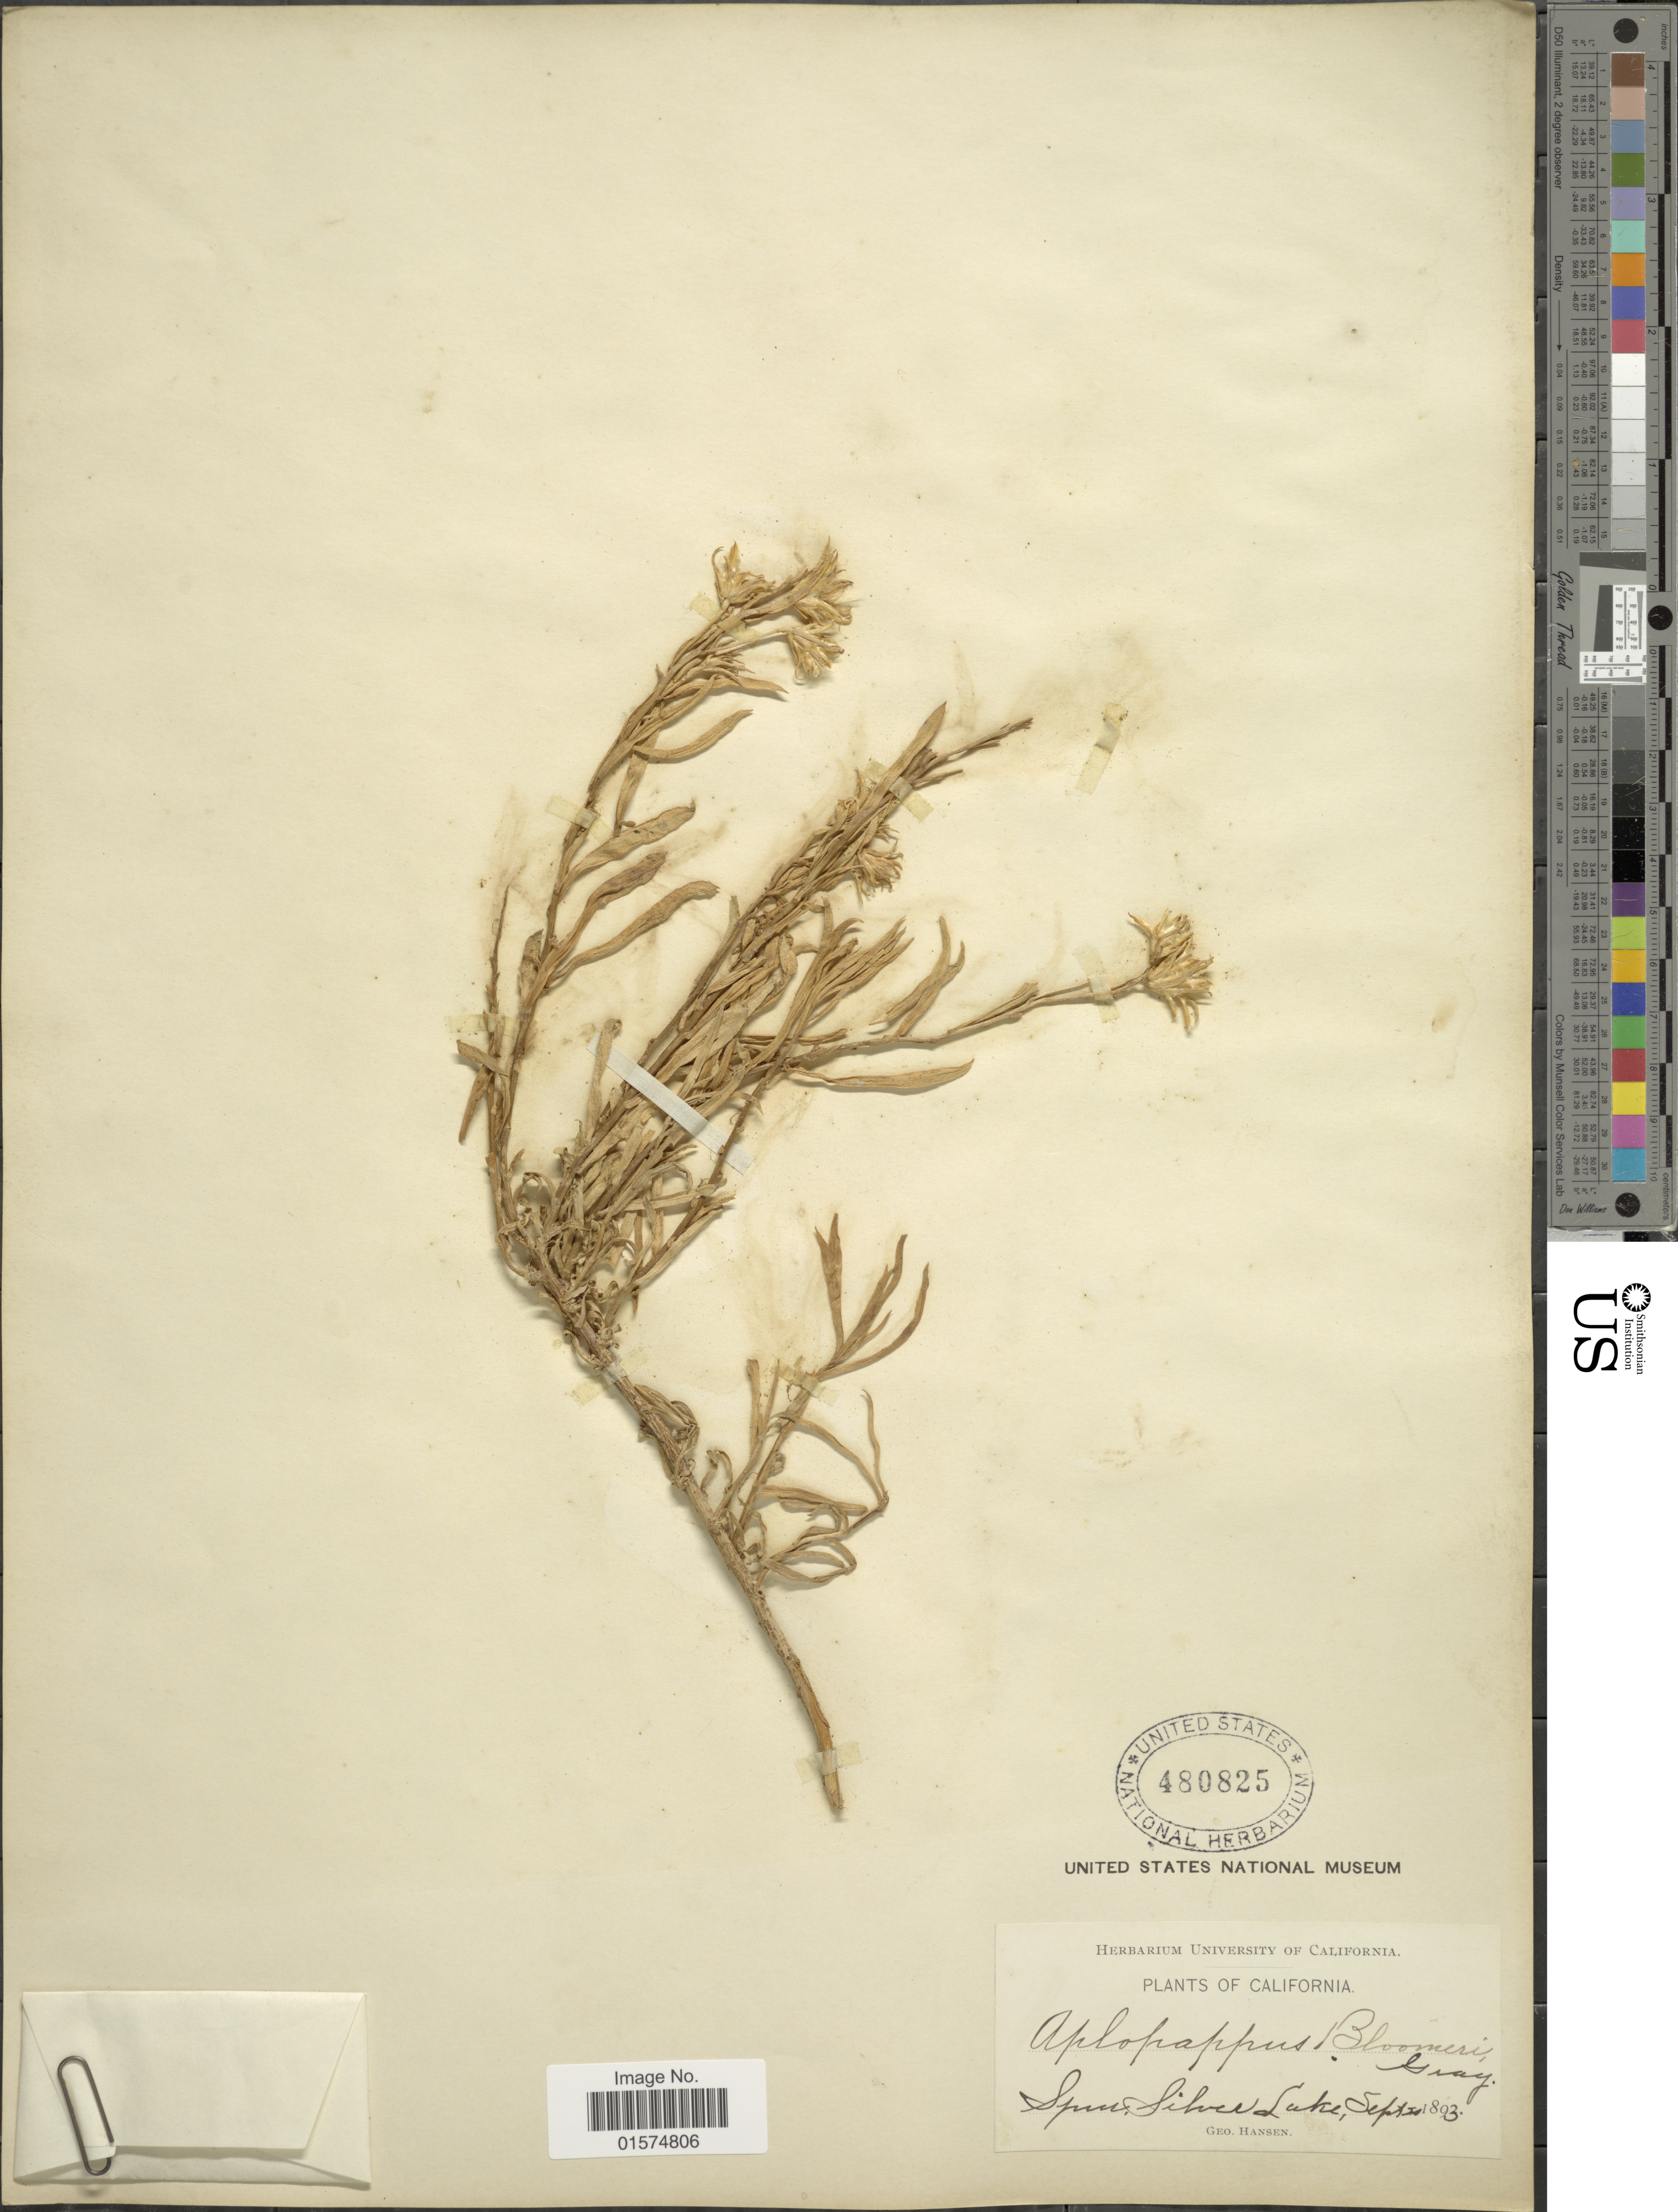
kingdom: Plantae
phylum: Tracheophyta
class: Magnoliopsida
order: Asterales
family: Asteraceae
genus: Ericameria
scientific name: Ericameria bloomeri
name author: (A. Gray) J.F. Macbr.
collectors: G. Hansen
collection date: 1893-09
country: United States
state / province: California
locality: Spur Silver Lake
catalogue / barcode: US 480825